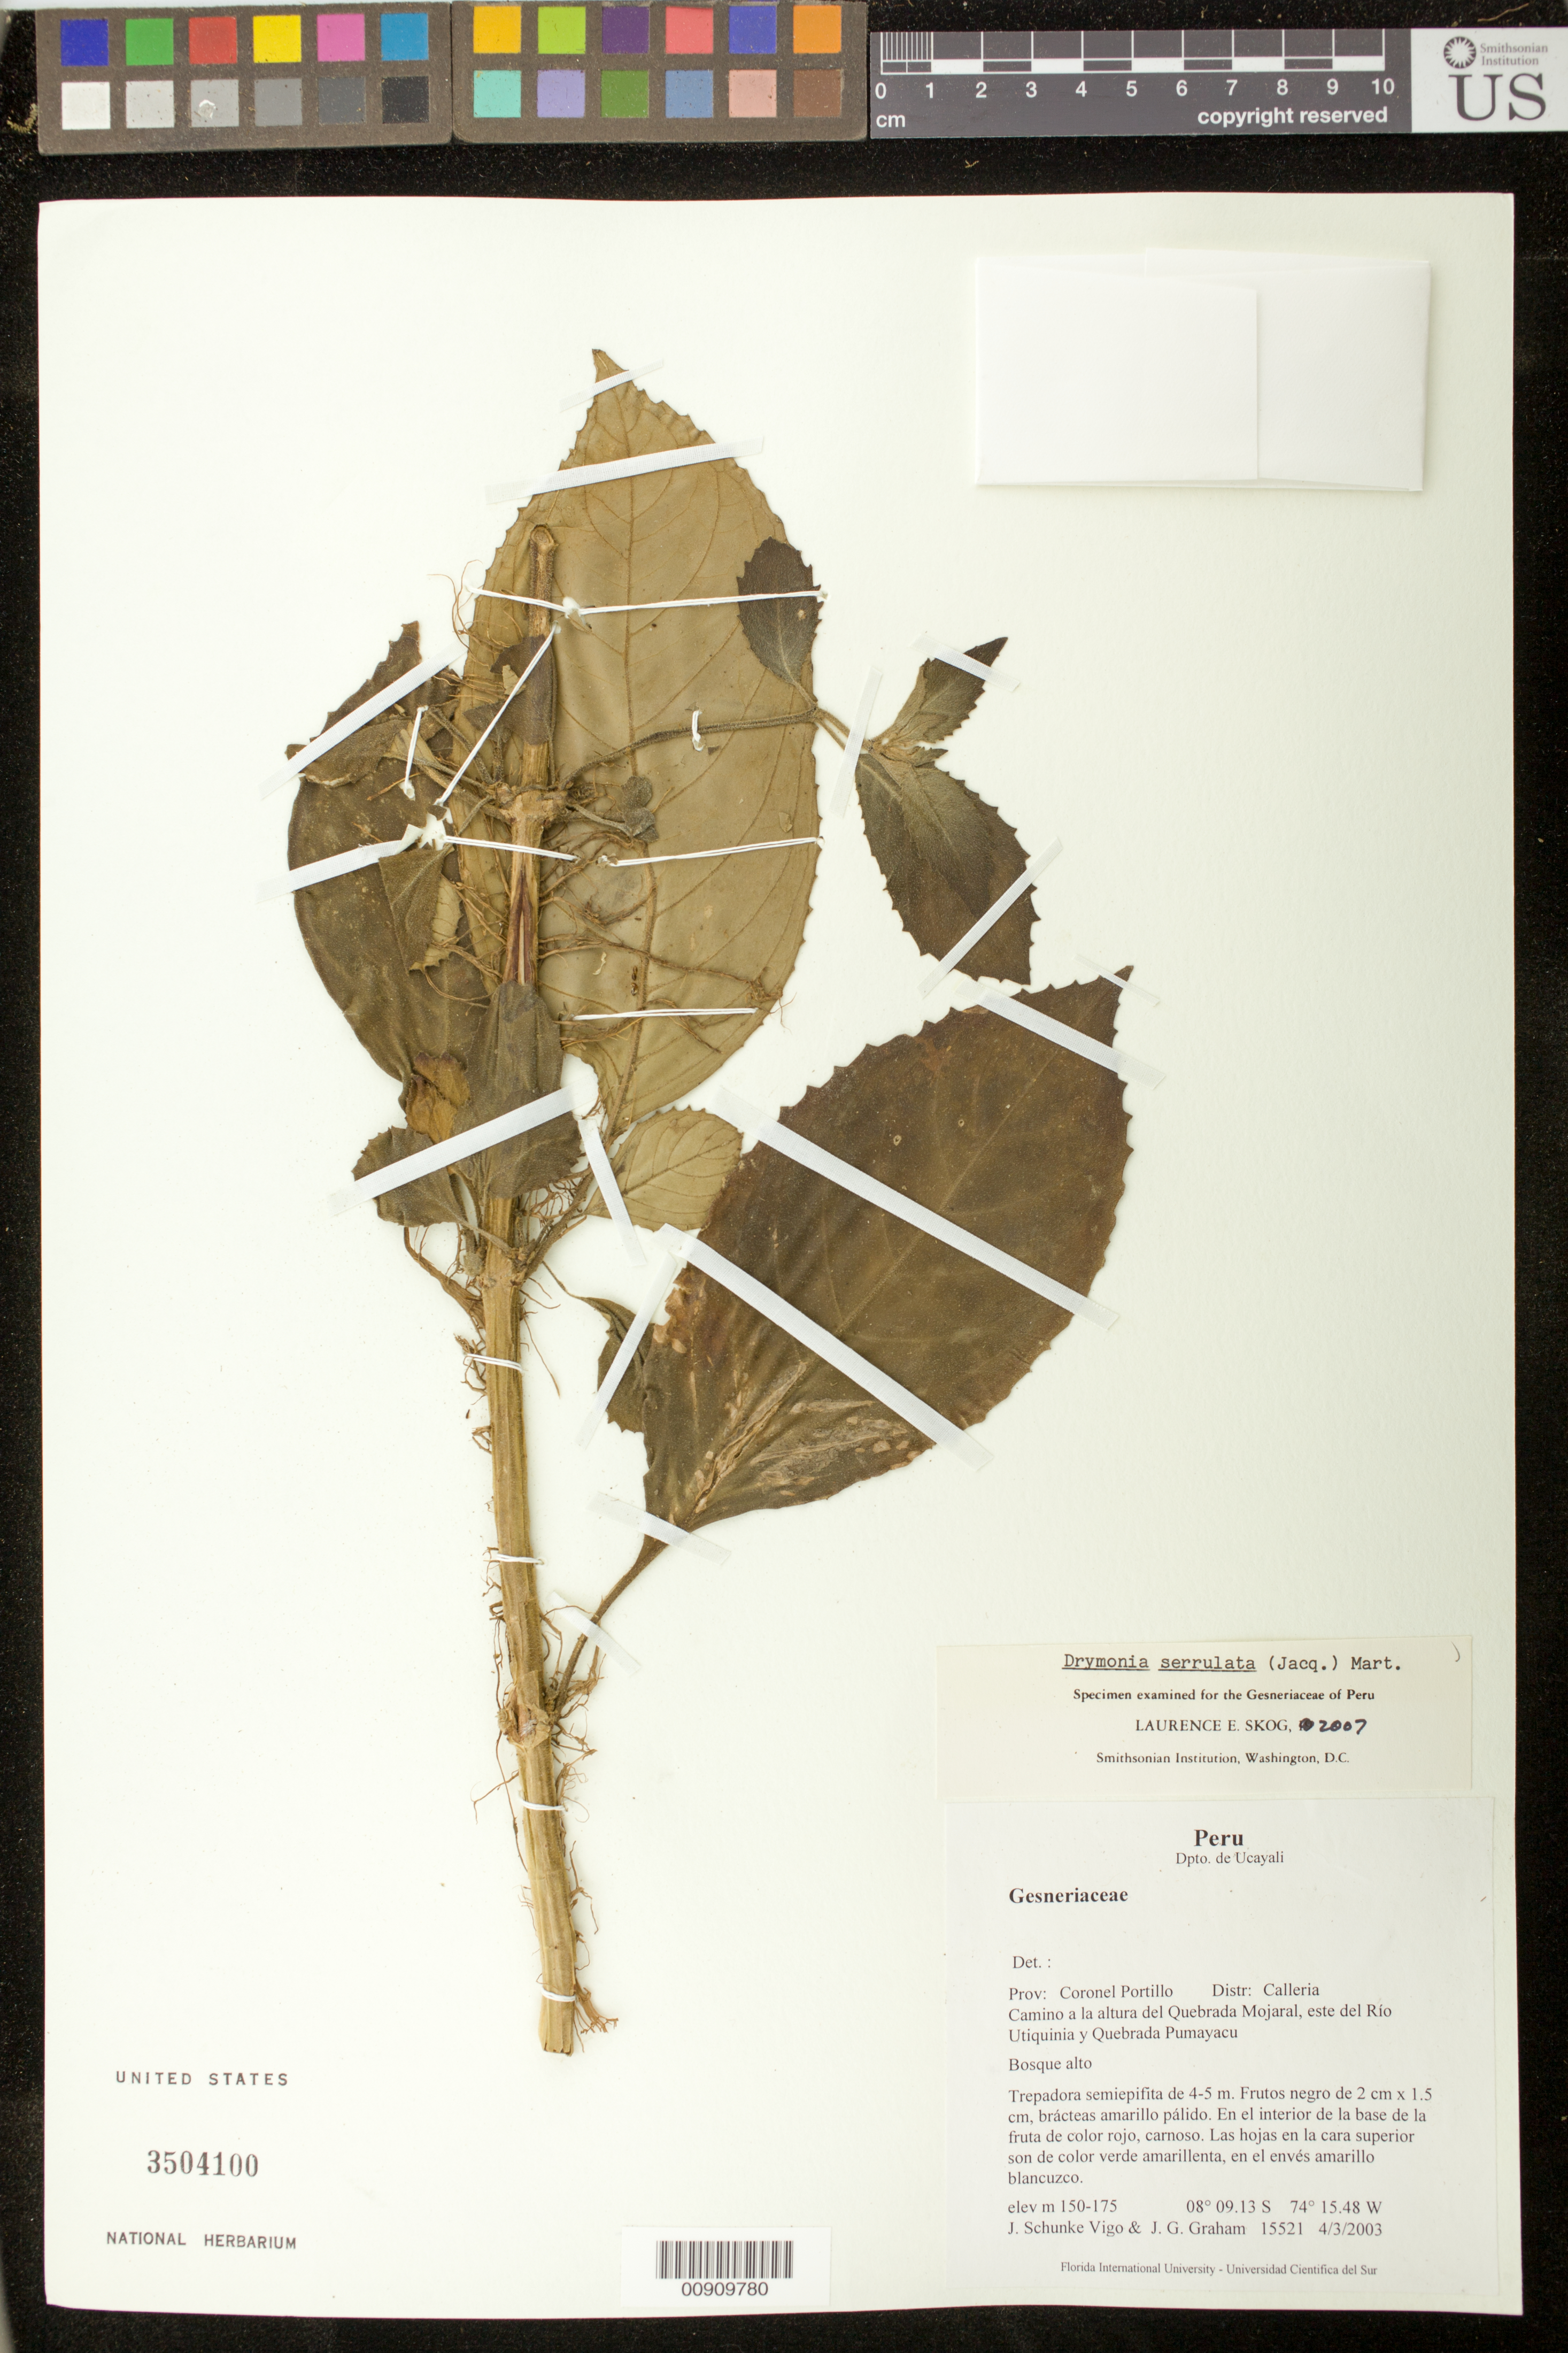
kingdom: Plantae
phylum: Tracheophyta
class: Magnoliopsida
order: Lamiales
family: Gesneriaceae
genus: Drymonia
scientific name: Drymonia serrulata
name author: (Jacq.) Mart.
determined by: Skog, Laurence E.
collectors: J. Schunke Vigo & J. G. Graham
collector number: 15521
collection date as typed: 03 Apr 2003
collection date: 2003-04-03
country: Peru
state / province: Ucayali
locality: Prov. Coronel Portillo; Distr. Callera; Camino a la altura del Quebrada Mojaral, este del Río Utiquinia y Quebrada Pumayacu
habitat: Bosque alto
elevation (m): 150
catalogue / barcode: US 3504100